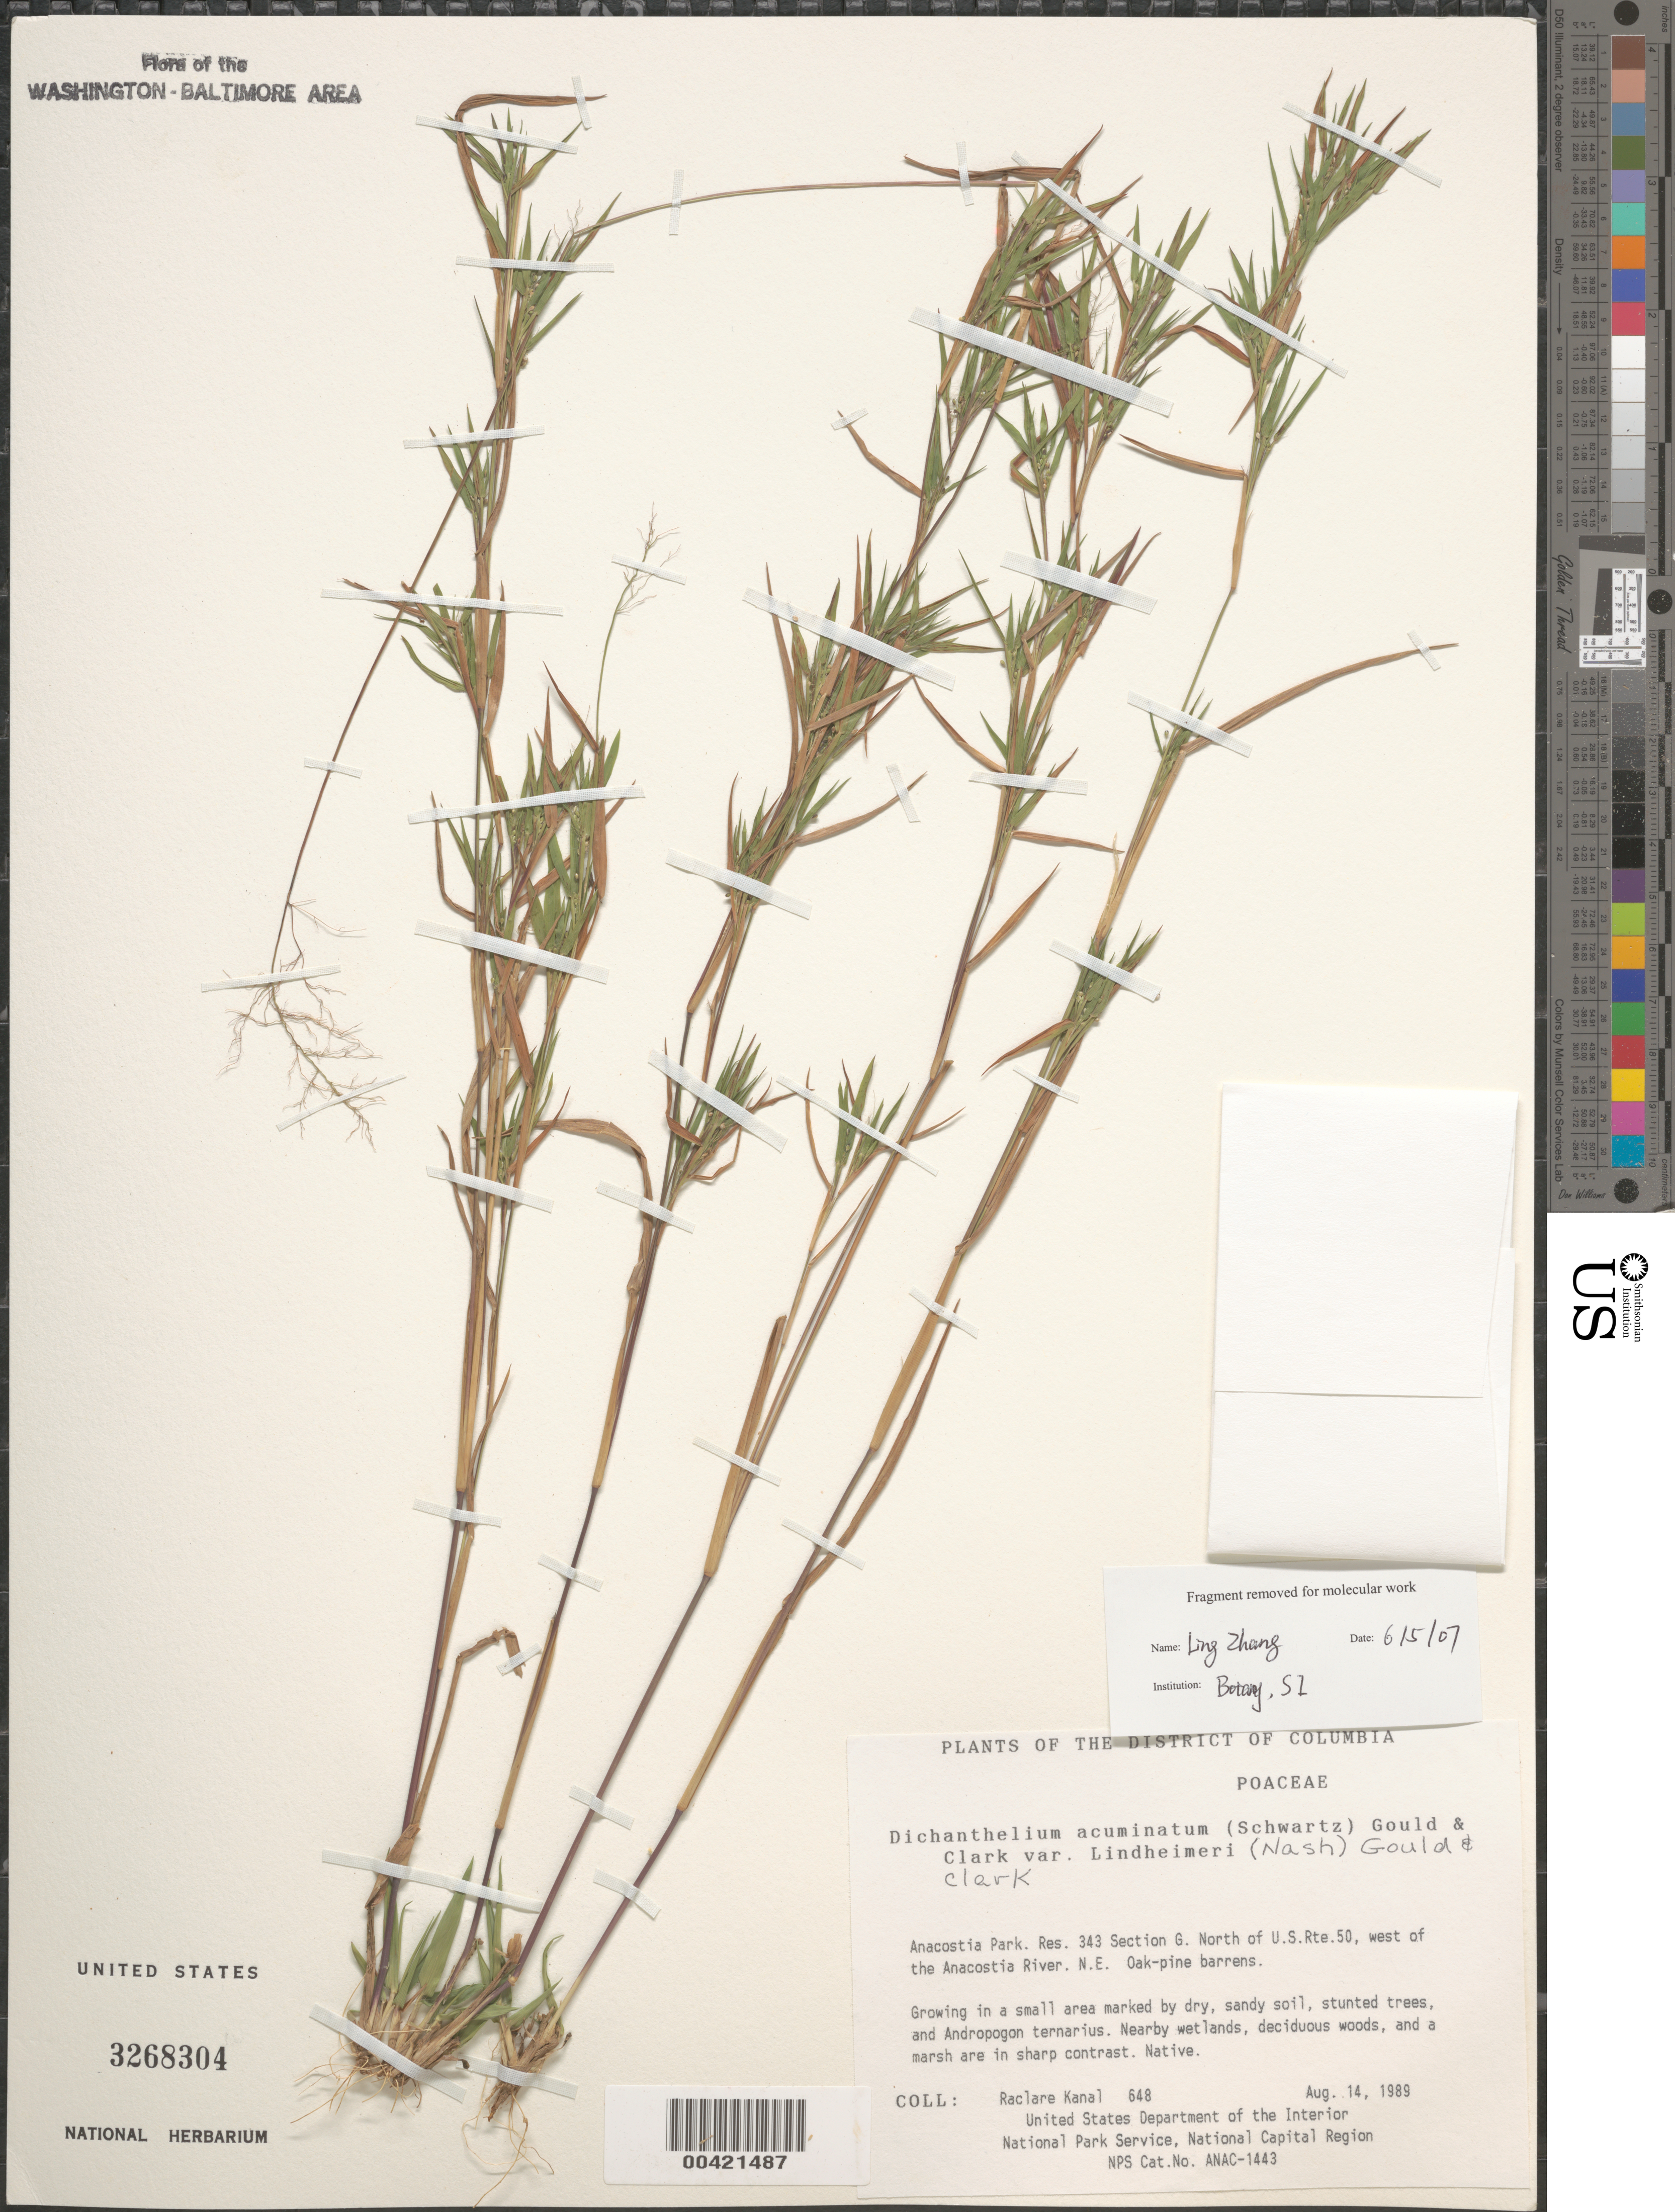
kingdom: Plantae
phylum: Tracheophyta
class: Liliopsida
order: Poales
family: Poaceae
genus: Dichanthelium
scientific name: Dichanthelium acuminatum var. lindheimeri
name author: (Nash) Gould & C.A. Clark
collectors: R. Kanal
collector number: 648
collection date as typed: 14 Aug 1989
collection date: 1989-08-14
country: United States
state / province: District of Columbia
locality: Anacostia Park, Res 343, N of US Rte 50, W of Anacostia River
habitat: Oak-pine barrens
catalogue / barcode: US 3268304